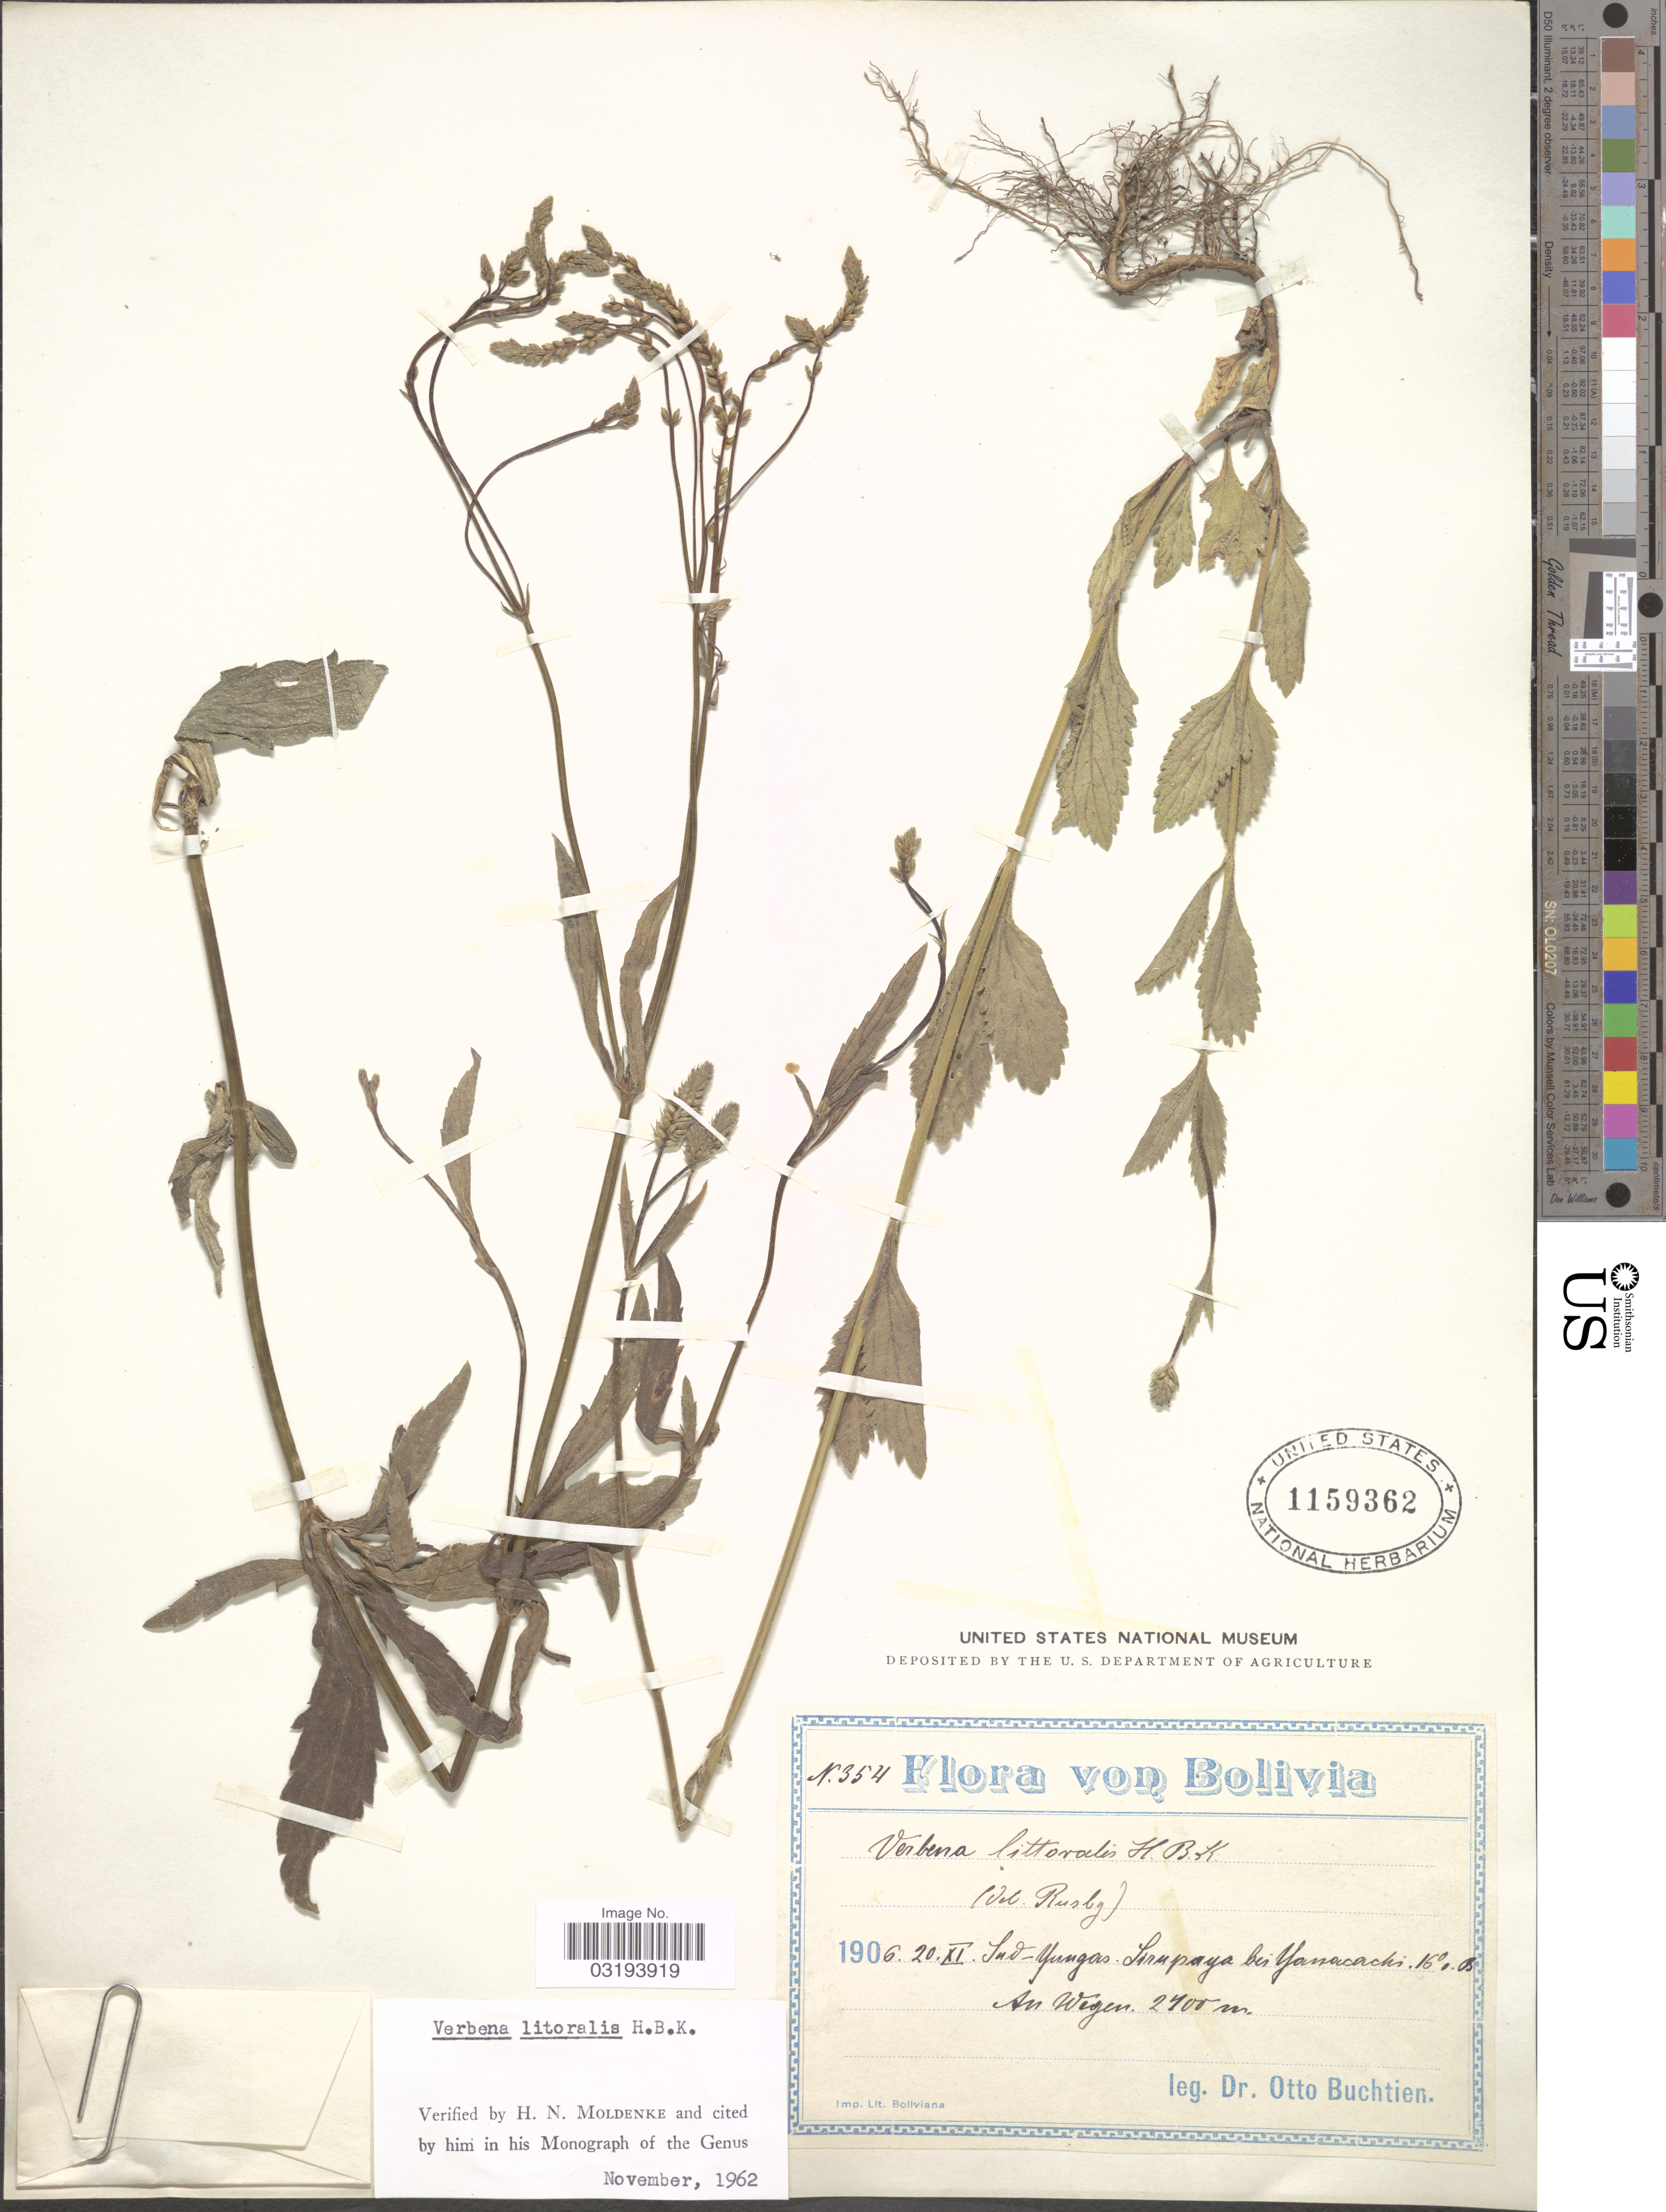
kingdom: Plantae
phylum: Tracheophyta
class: Magnoliopsida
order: Lamiales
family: Verbenaceae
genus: Verbena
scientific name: Verbena litoralis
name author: Kunth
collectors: O. Buchtien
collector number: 354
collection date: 1906-11-20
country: Bolivia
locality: Sud-Yungas: Sirupaya bei Yanacachi. 16° B. An Wegen.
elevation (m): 2700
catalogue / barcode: US 1159362